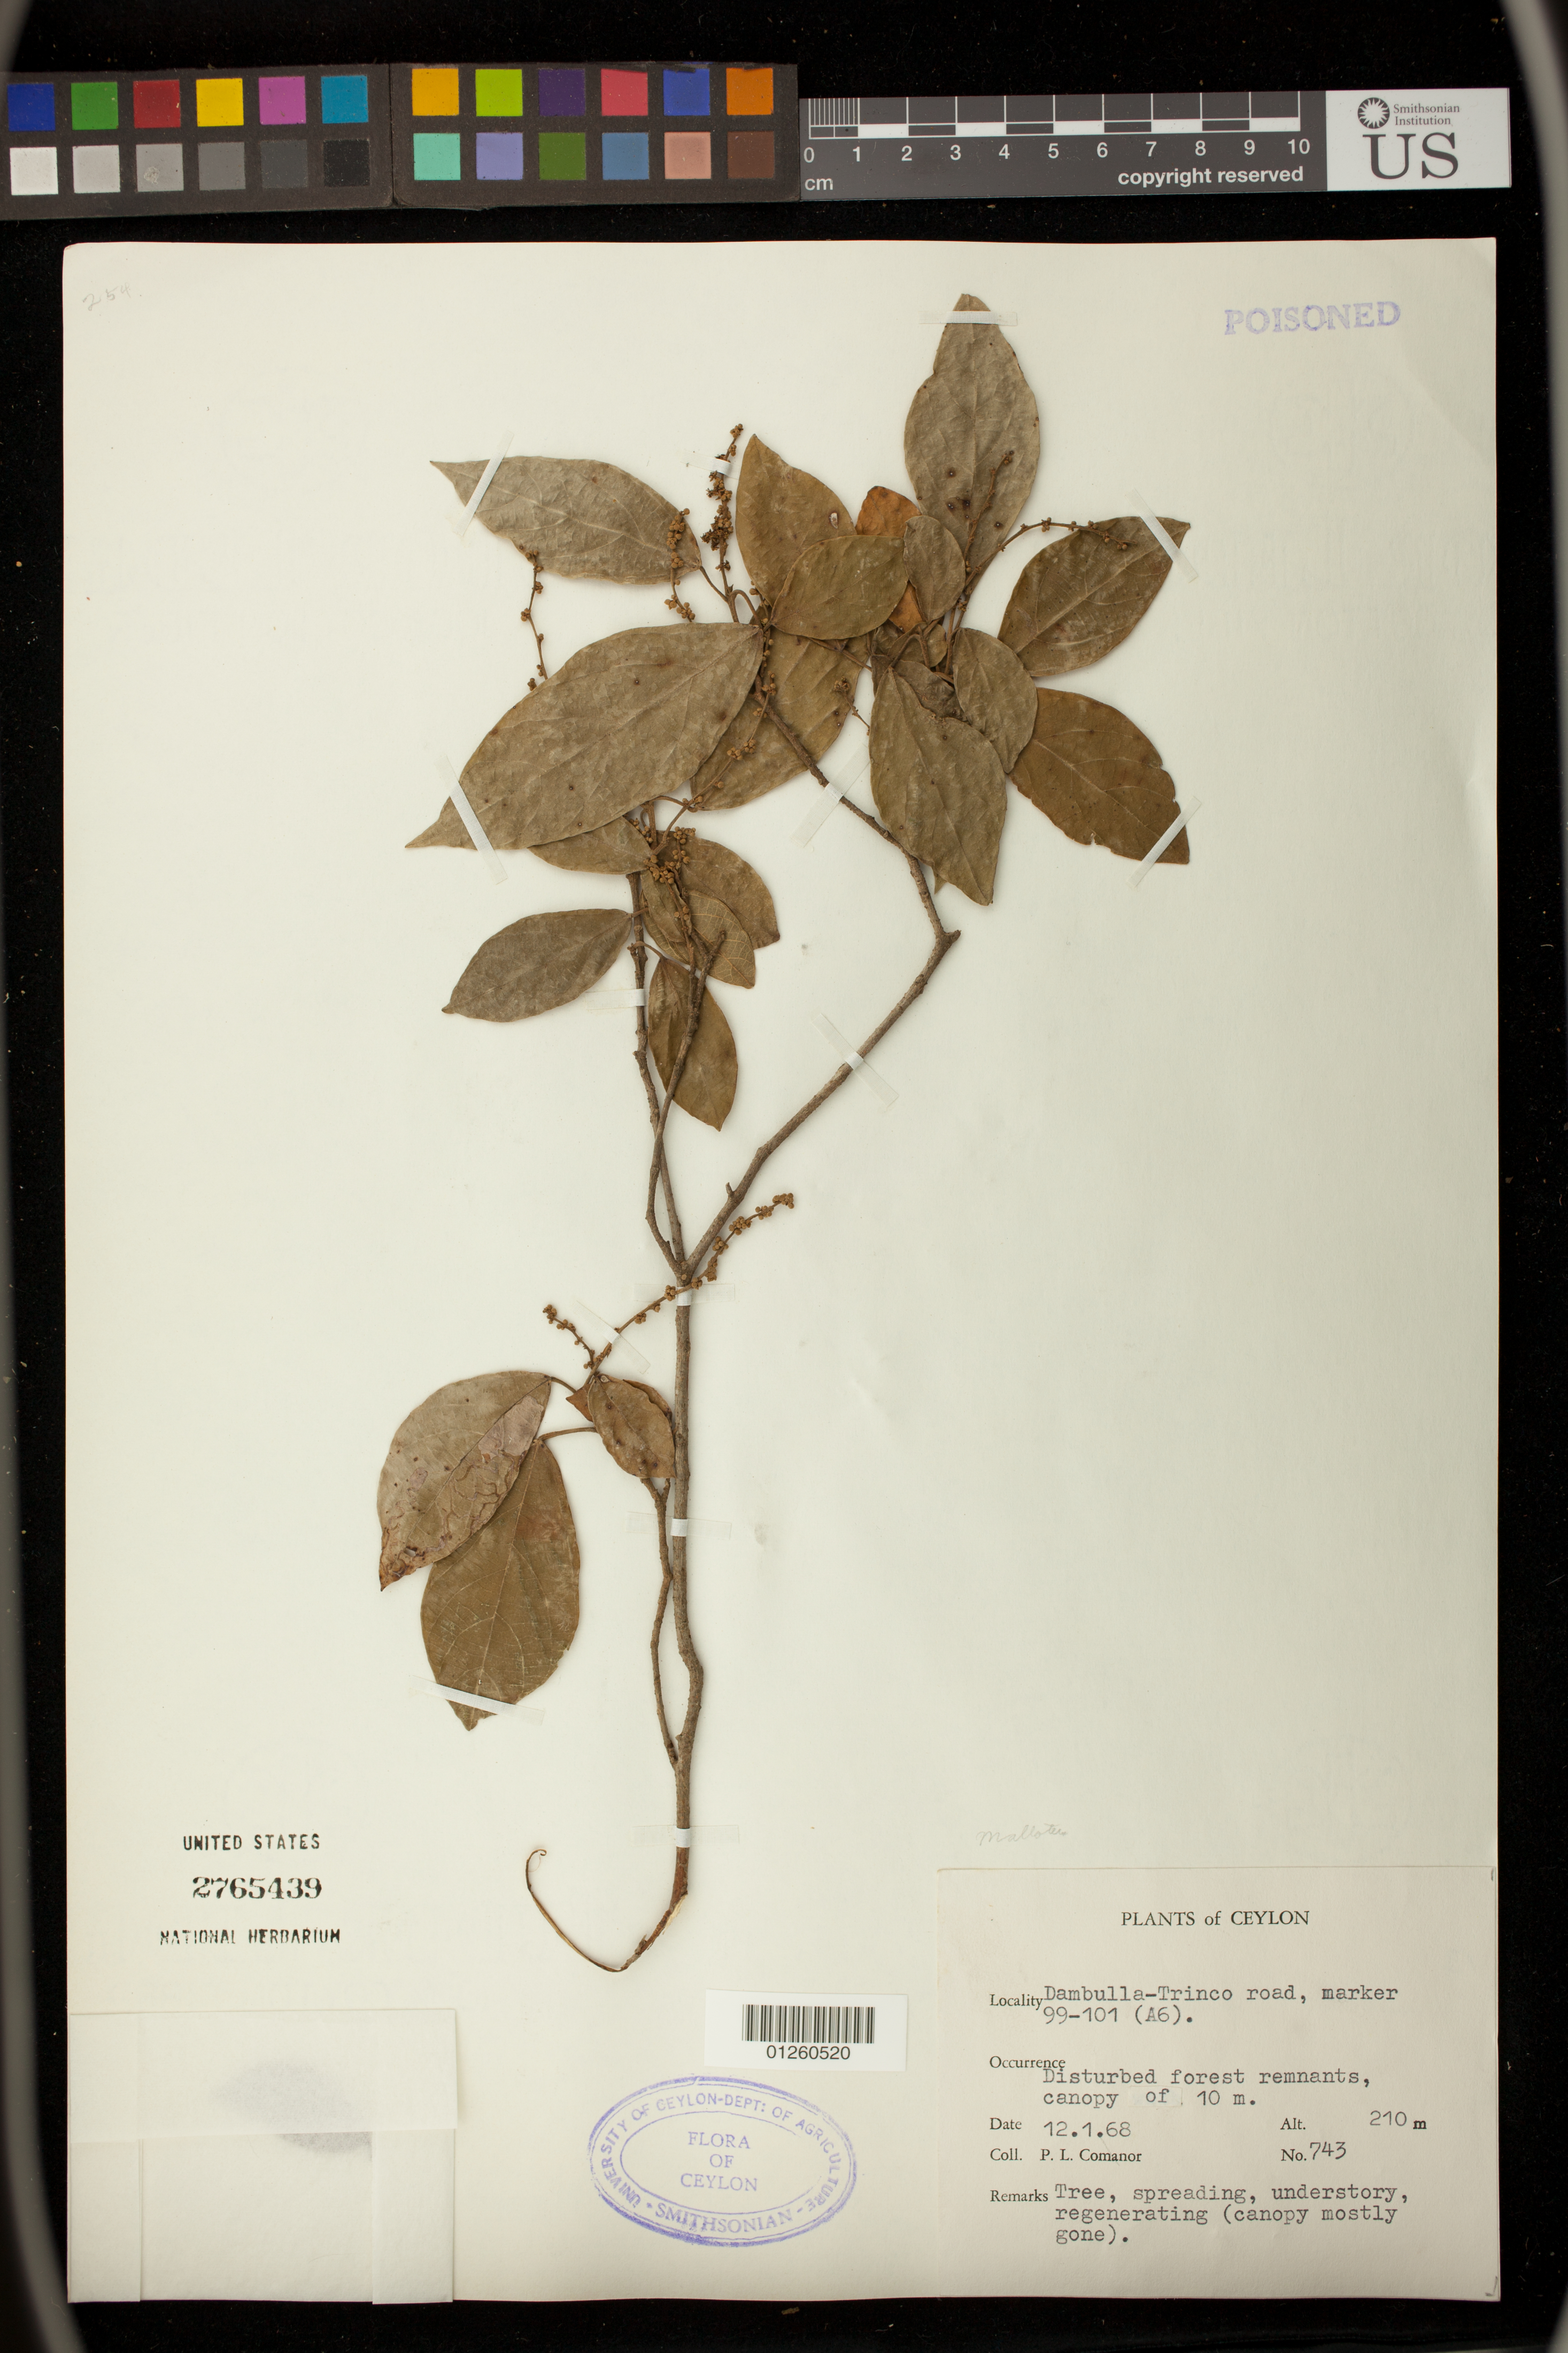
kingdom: Plantae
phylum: Tracheophyta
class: Magnoliopsida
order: Malpighiales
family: Euphorbiaceae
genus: Mallotus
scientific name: Mallotus sp.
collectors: P. Comanor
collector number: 743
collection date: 1968-12-01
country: Sri Lanka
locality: Dambulla-Trinco road, marker 99-101 (A6).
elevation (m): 210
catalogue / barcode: US 2765439